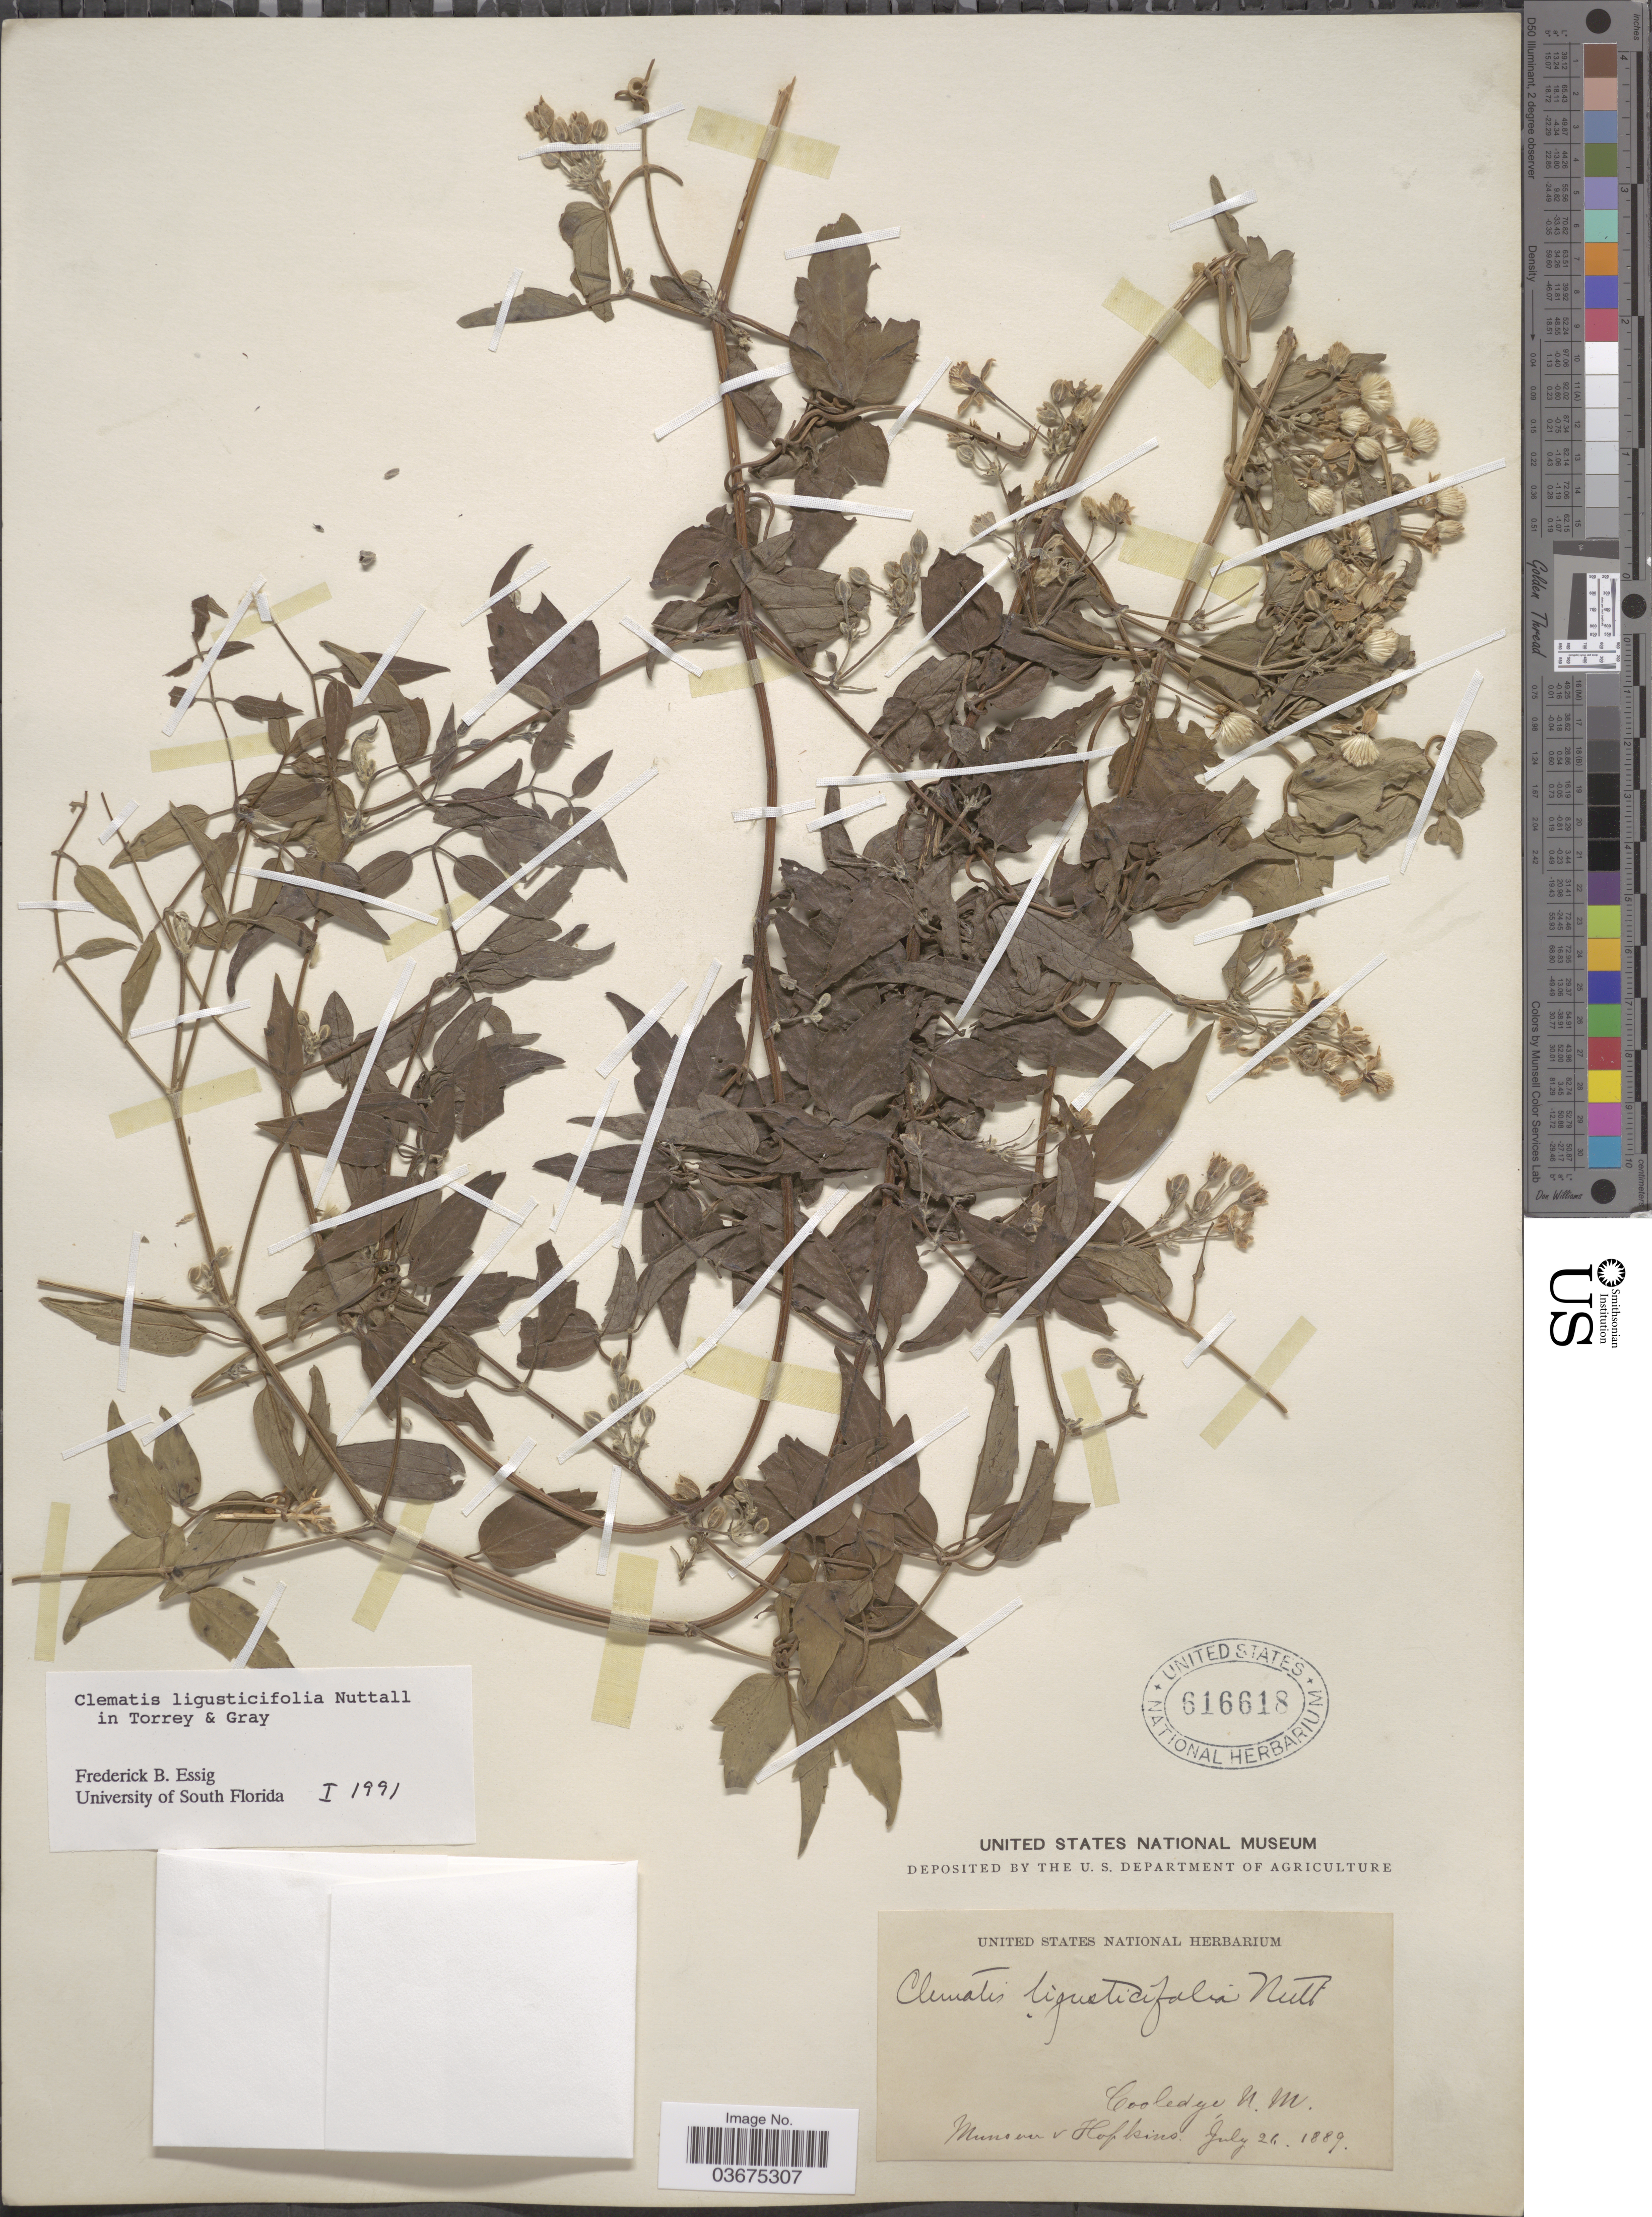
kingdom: Plantae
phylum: Tracheophyta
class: Magnoliopsida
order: Ranunculales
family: Ranunculaceae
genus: Clematis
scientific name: Clematis ligusticifolia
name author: Nutt.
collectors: -. Munson & -. Hopkins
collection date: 1889-07-26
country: United States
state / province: New Mexico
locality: Cooledge.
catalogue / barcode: US 616618